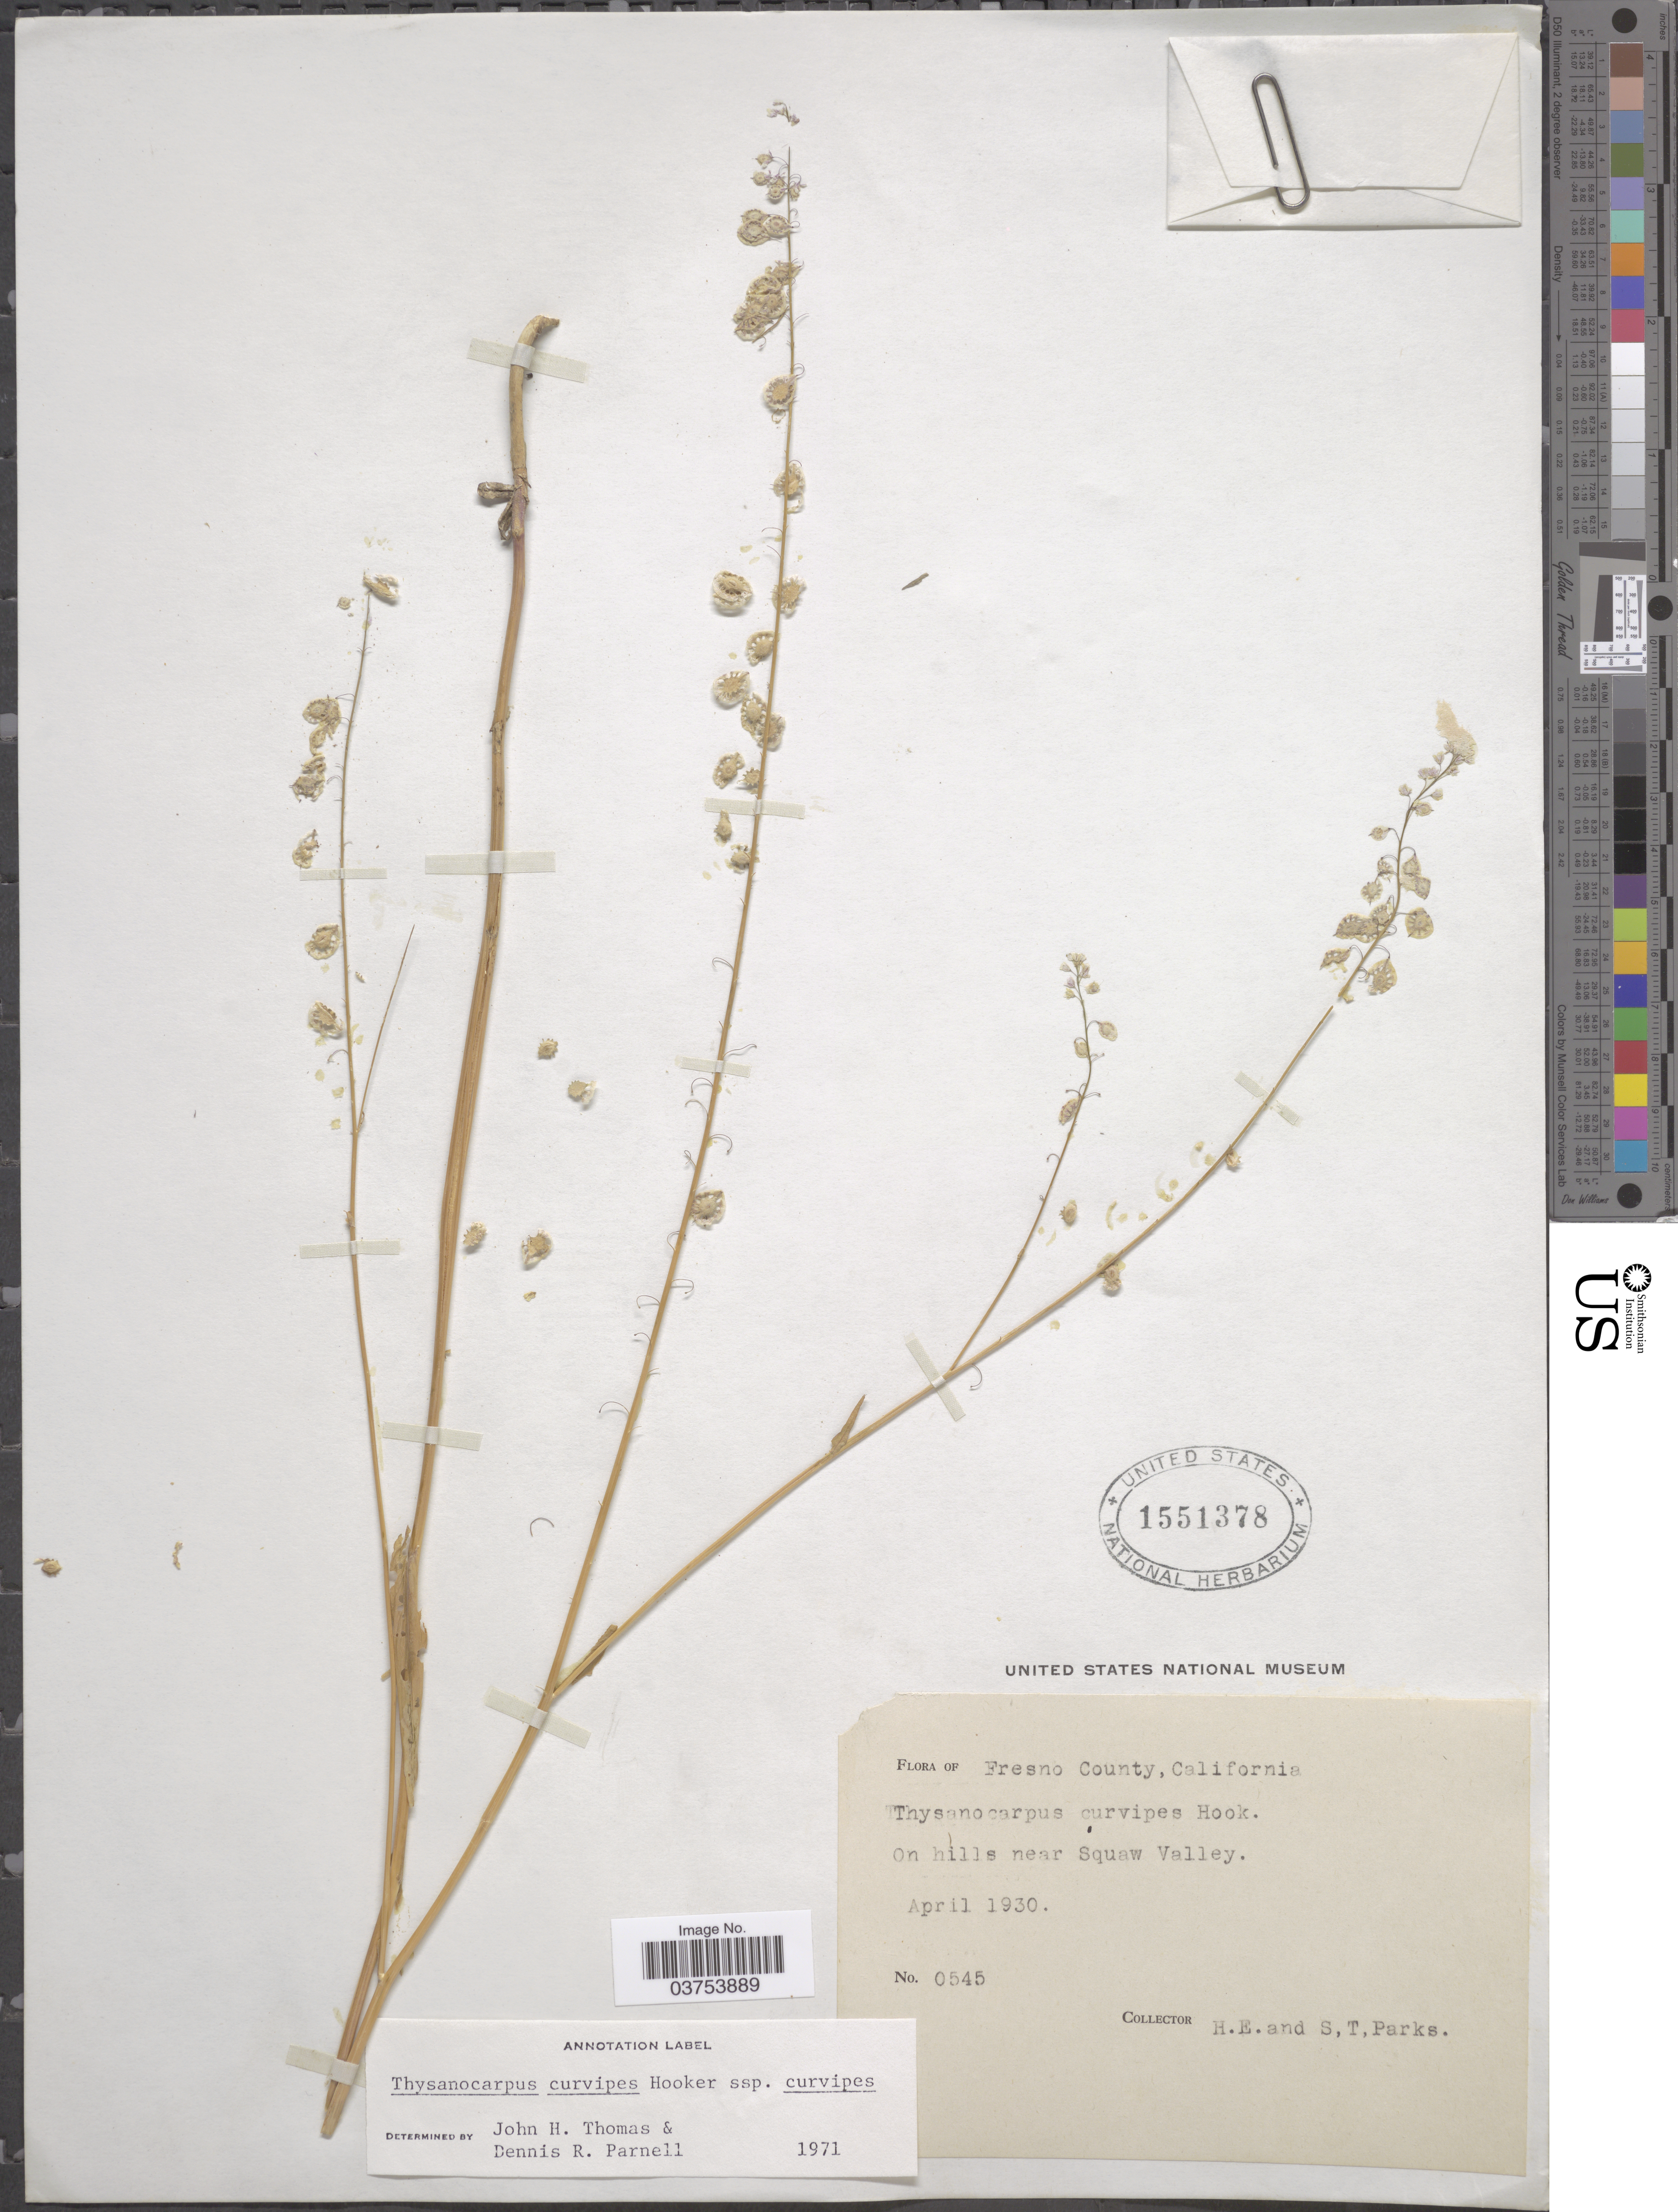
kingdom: Plantae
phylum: Tracheophyta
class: Magnoliopsida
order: Brassicales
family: Brassicaceae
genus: Thysanocarpus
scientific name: Thysanocarpus curvipes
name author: Hook.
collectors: H. E. Parks & S. Parks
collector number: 0545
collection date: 1930-04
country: United States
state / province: California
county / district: Fresno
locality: Fresno County. On hills near Squaw Valley.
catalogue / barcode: US 1551378